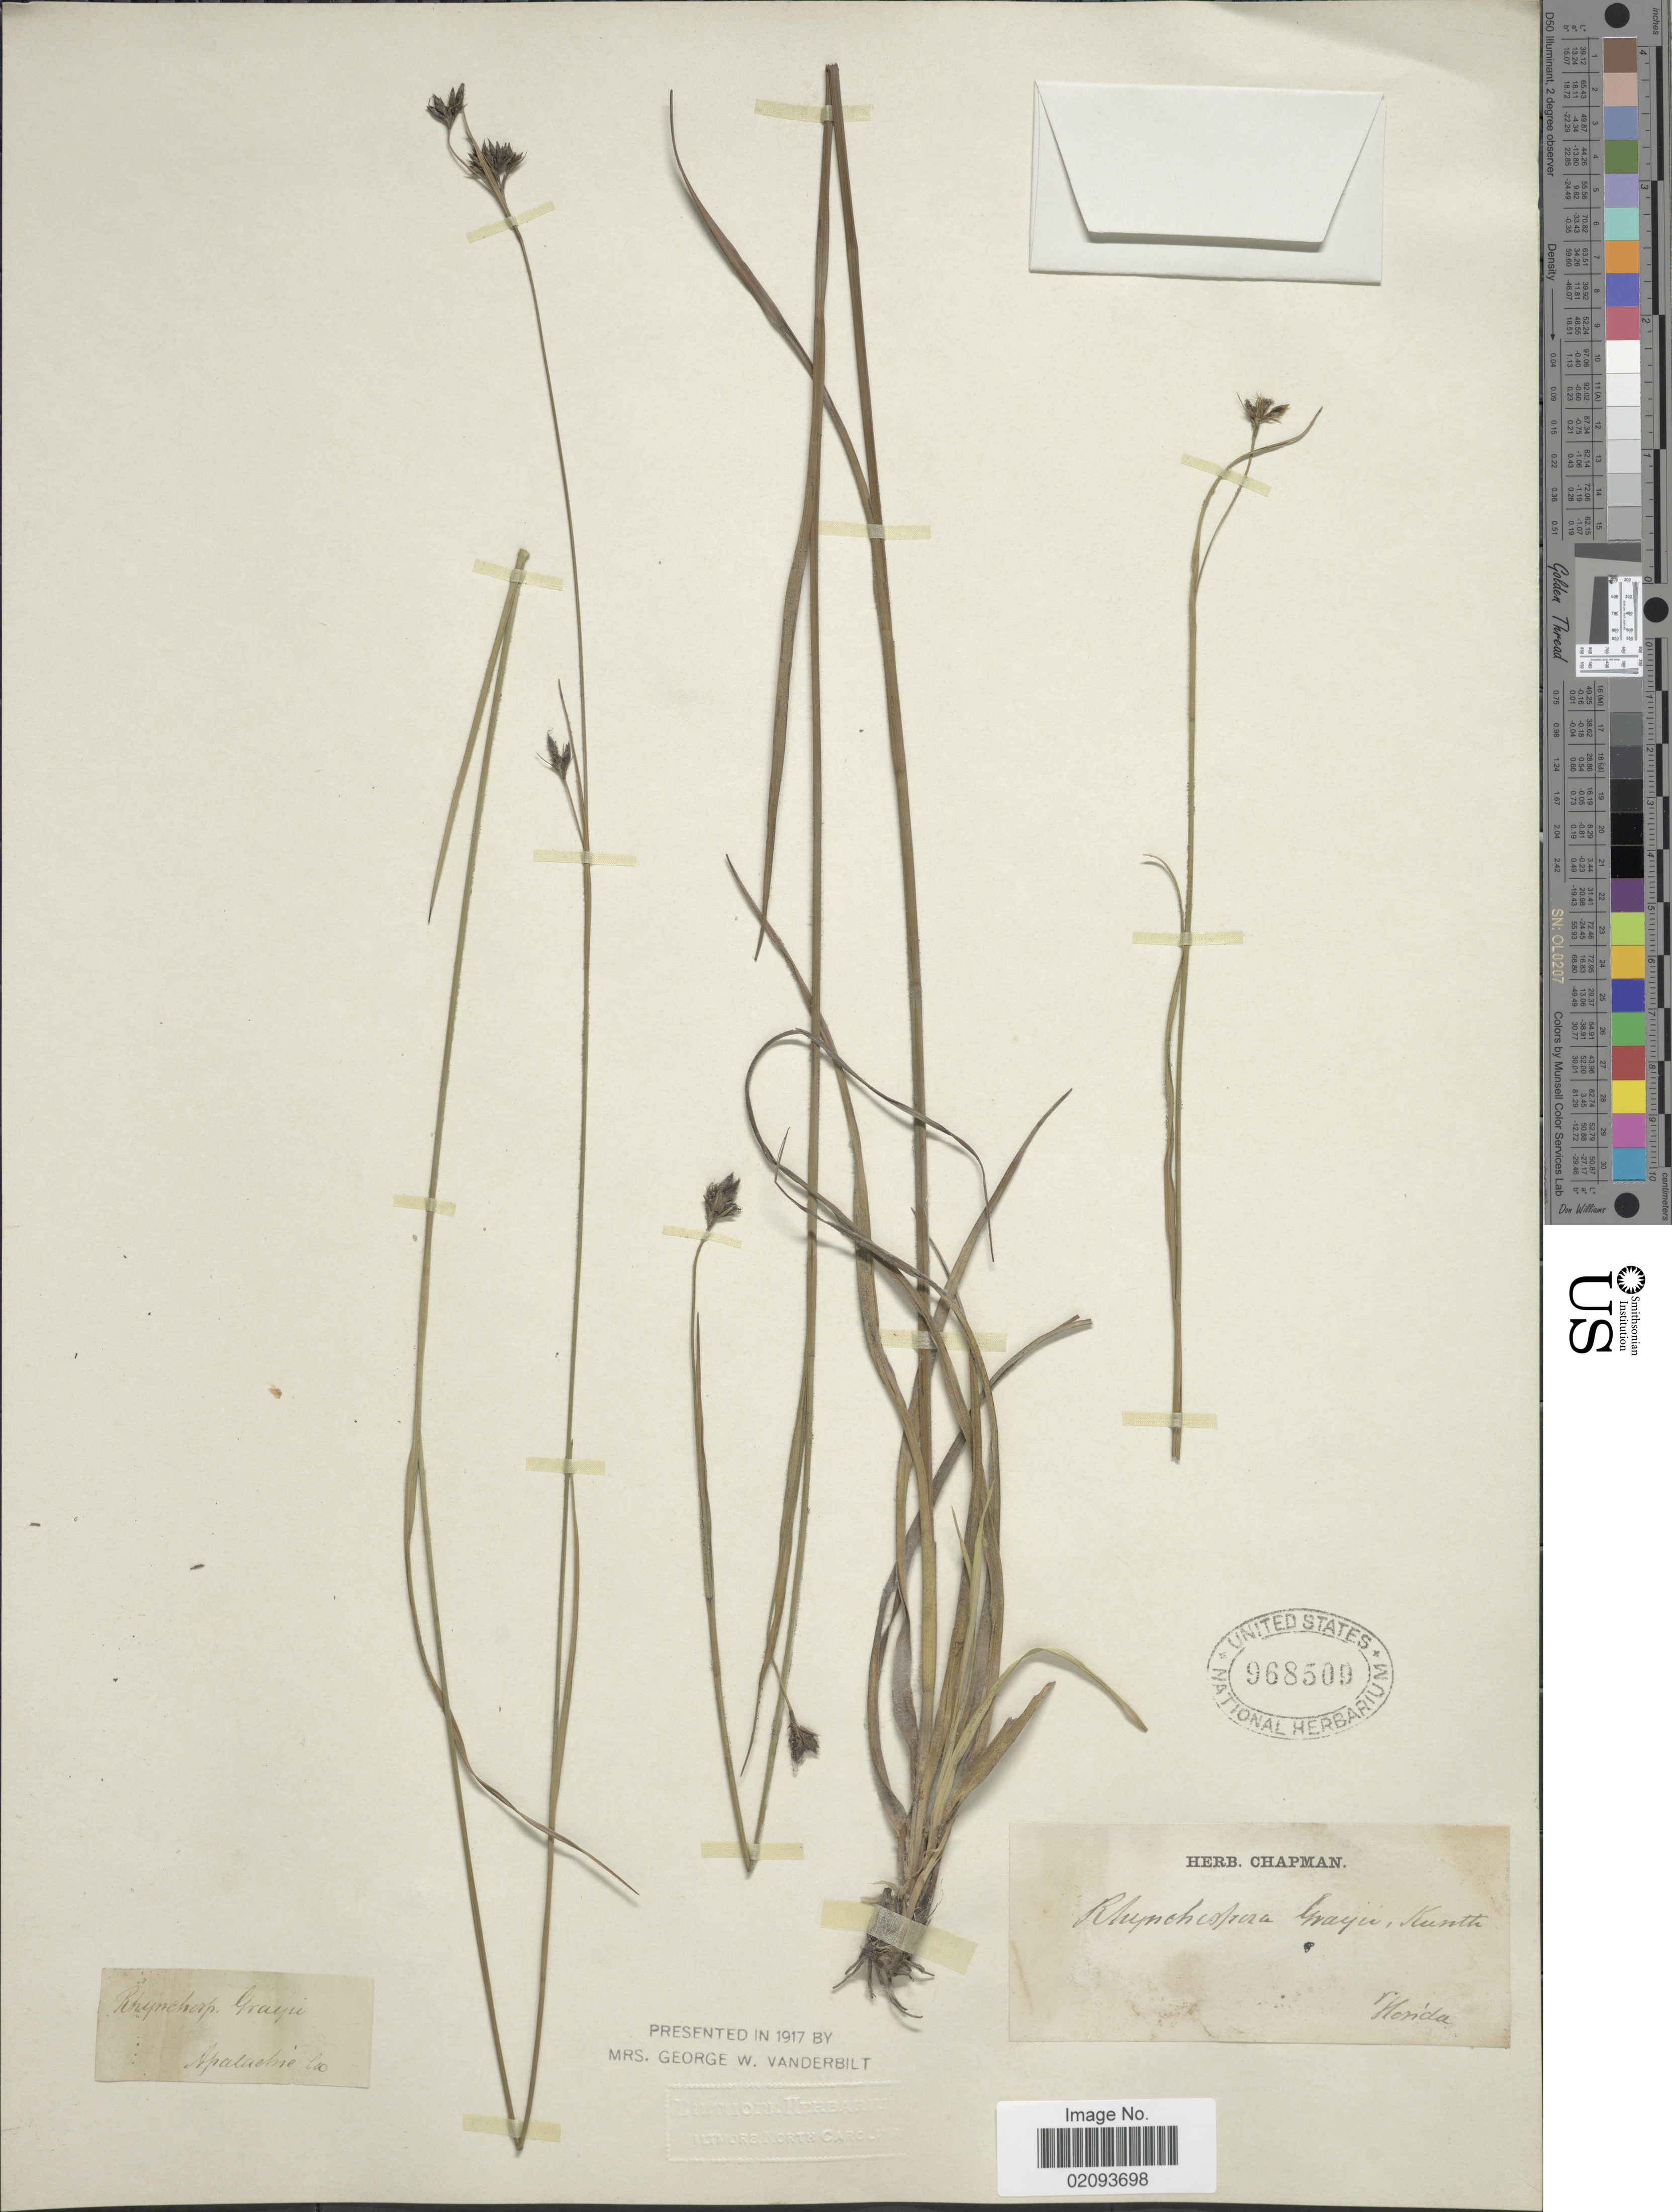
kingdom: Plantae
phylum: Tracheophyta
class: Liliopsida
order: Poales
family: Cyperaceae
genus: Rhynchospora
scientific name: Rhynchospora grayi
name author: Kunth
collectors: ex herb. Chapman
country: United States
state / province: Florida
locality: Apalachicola.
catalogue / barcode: US 968509